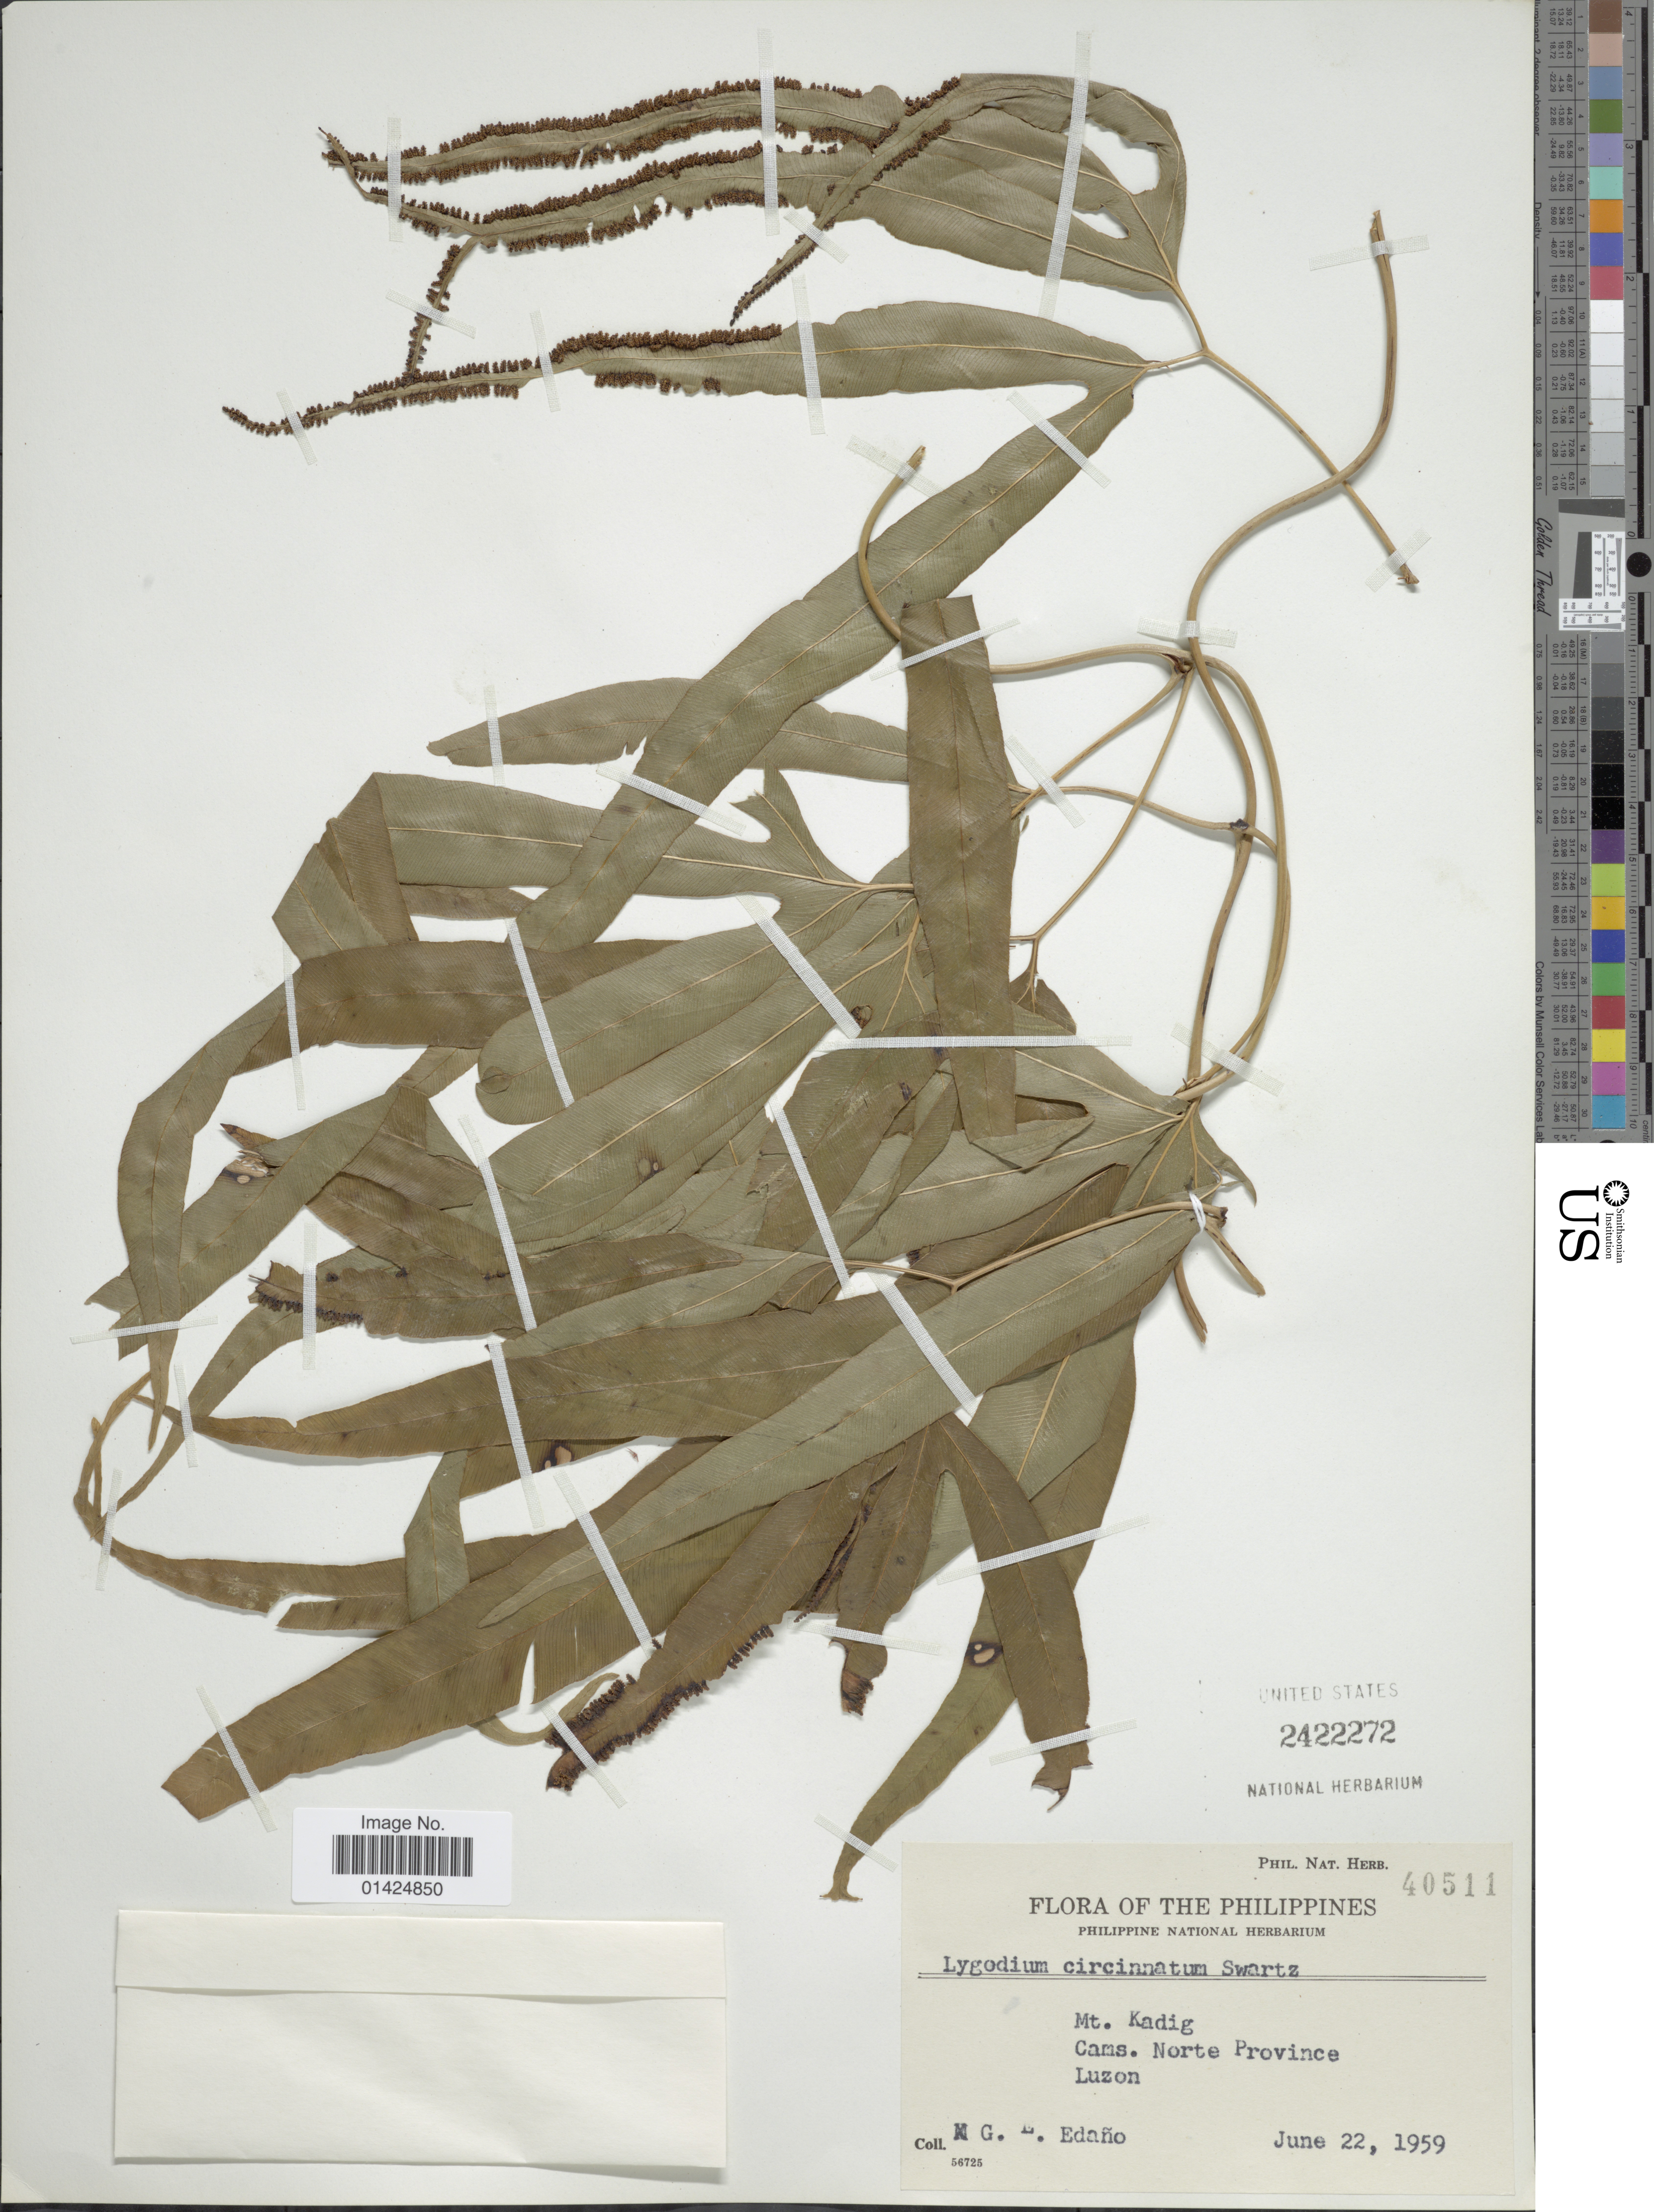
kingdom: Plantae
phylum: Tracheophyta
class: Polypodiopsida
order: Schizaeales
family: Lygodiaceae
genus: Lygodium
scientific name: Lygodium circinnatum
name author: (Burm. f.) Sw.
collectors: G. E. Edaño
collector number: Phil. Nat. Herb 40511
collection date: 1959-06-22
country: Philippines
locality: Mt. Kadig. Cams. Norte Province. Luzon.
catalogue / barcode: US 2422272